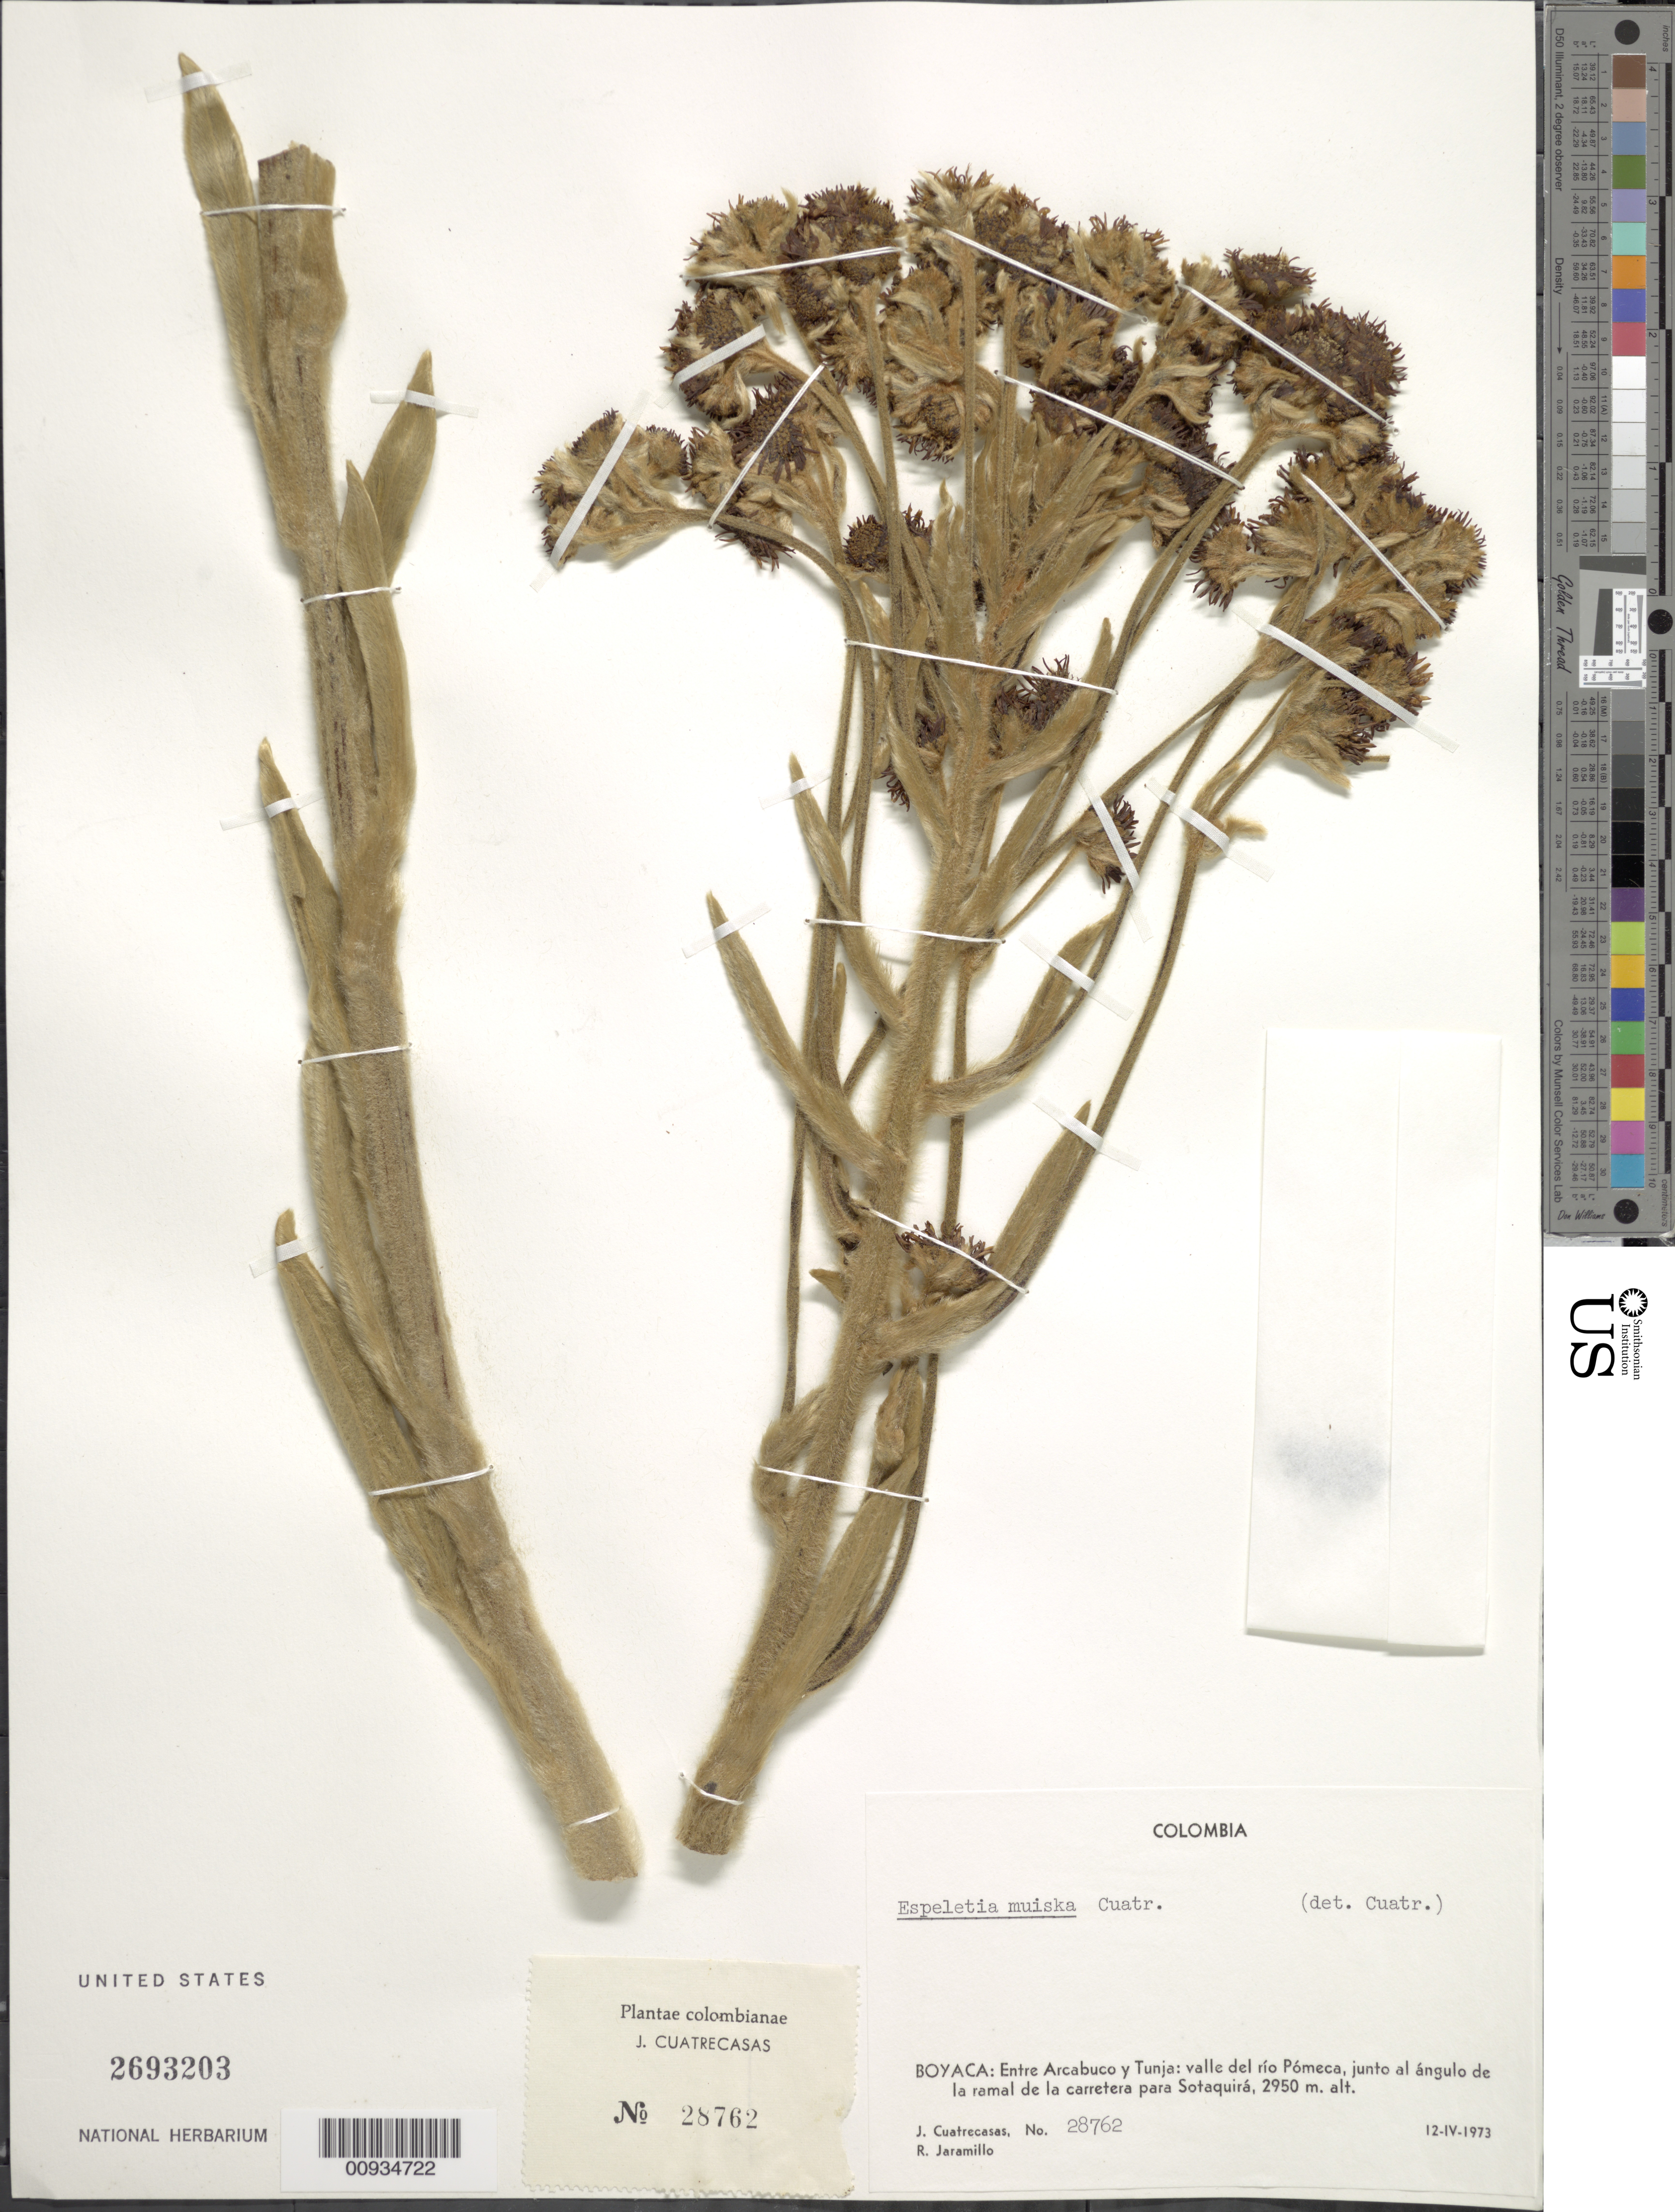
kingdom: Plantae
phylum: Tracheophyta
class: Magnoliopsida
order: Asterales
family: Asteraceae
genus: Espeletiopsis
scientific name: Espeletiopsis muiska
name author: (Cuatrec.) Cuatrec.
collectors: J. Cuatrecasas & R. Jaramillo M.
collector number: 28762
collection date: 1973-04-12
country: Colombia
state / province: Boyacá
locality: Entre Arcabuco y Tunja: valle del Río Pómeca, junto al ángulo de la ramal de la carretera para Sotaquirá.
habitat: Abunda salpicando las lomas bastante pendientes, a veces abruptas, de esta parte del valle.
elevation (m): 2950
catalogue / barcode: US 2693203